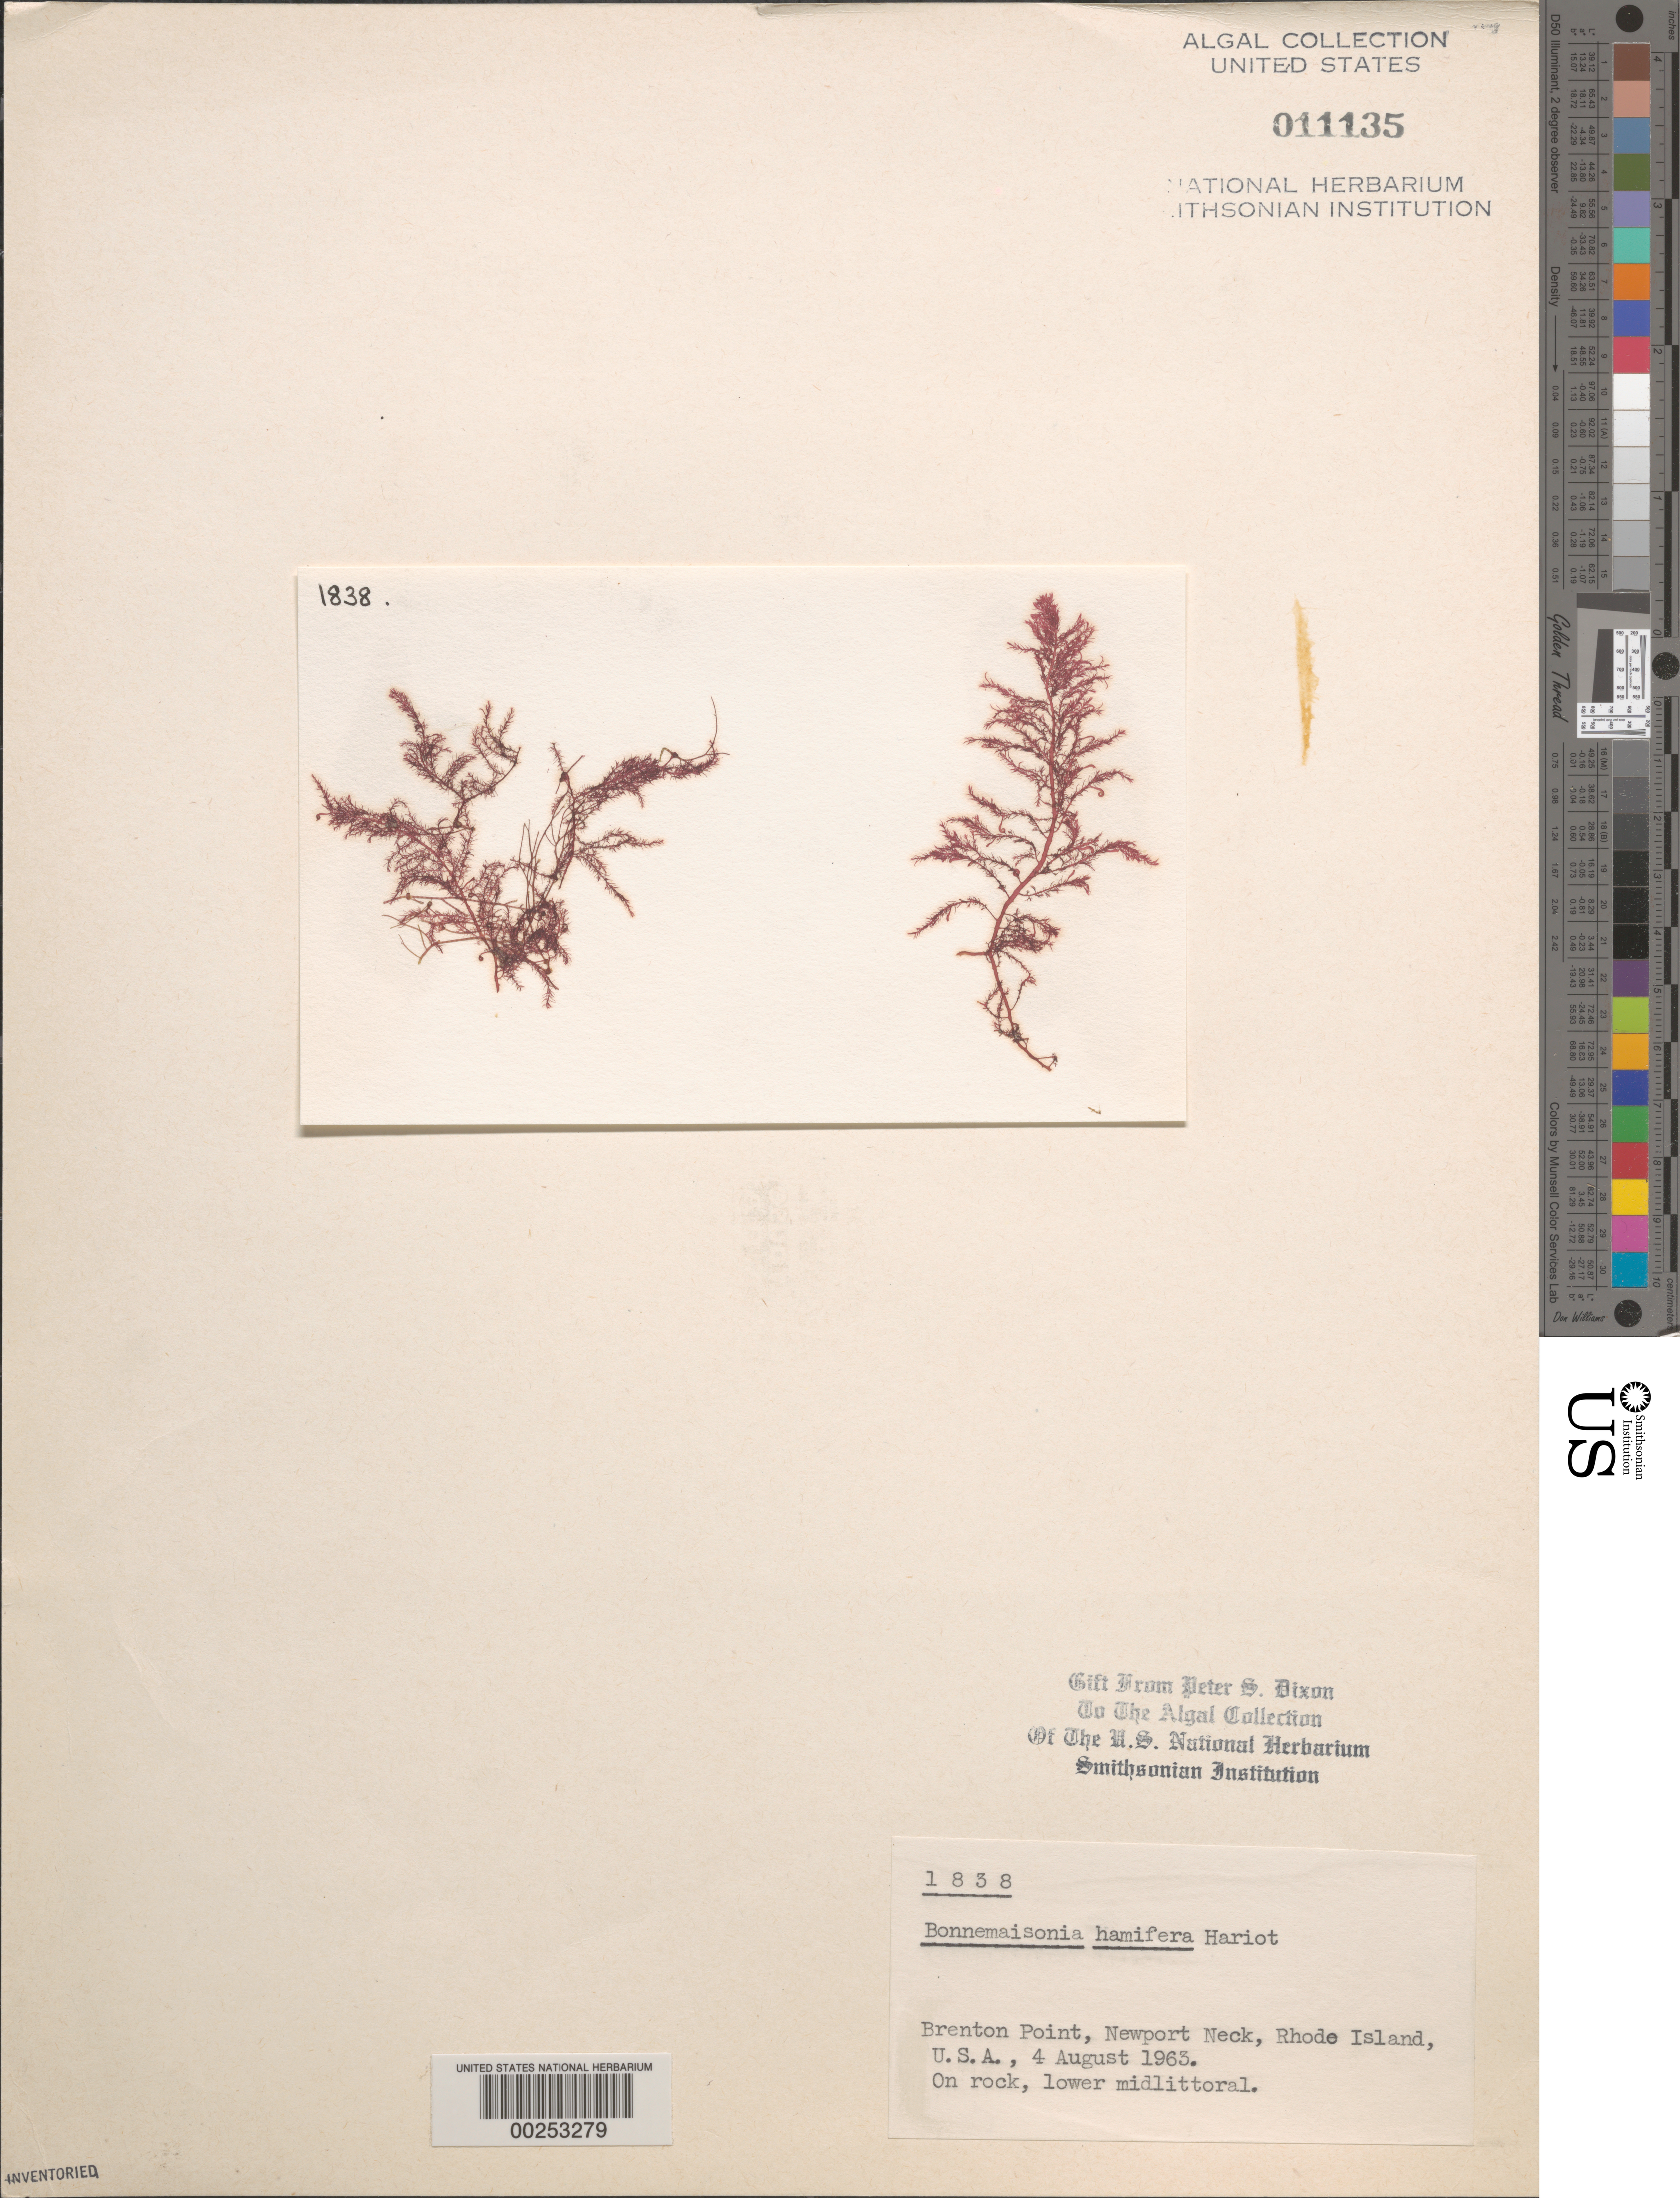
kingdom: Plantae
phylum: Rhodophyta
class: Florideophyceae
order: Bonnemaisoniales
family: Bonnemaisoniaceae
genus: Bonnemaisonia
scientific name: Bonnemaisonia hamifera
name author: P. Hariot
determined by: Dixon, P. S.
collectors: P. S. Dixon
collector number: PSD 1838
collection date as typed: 04 Aug 1963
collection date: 1963-08-04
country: United States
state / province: Rhode Island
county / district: Newport County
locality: Brenton Point, Newport Neck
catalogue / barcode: US 11135